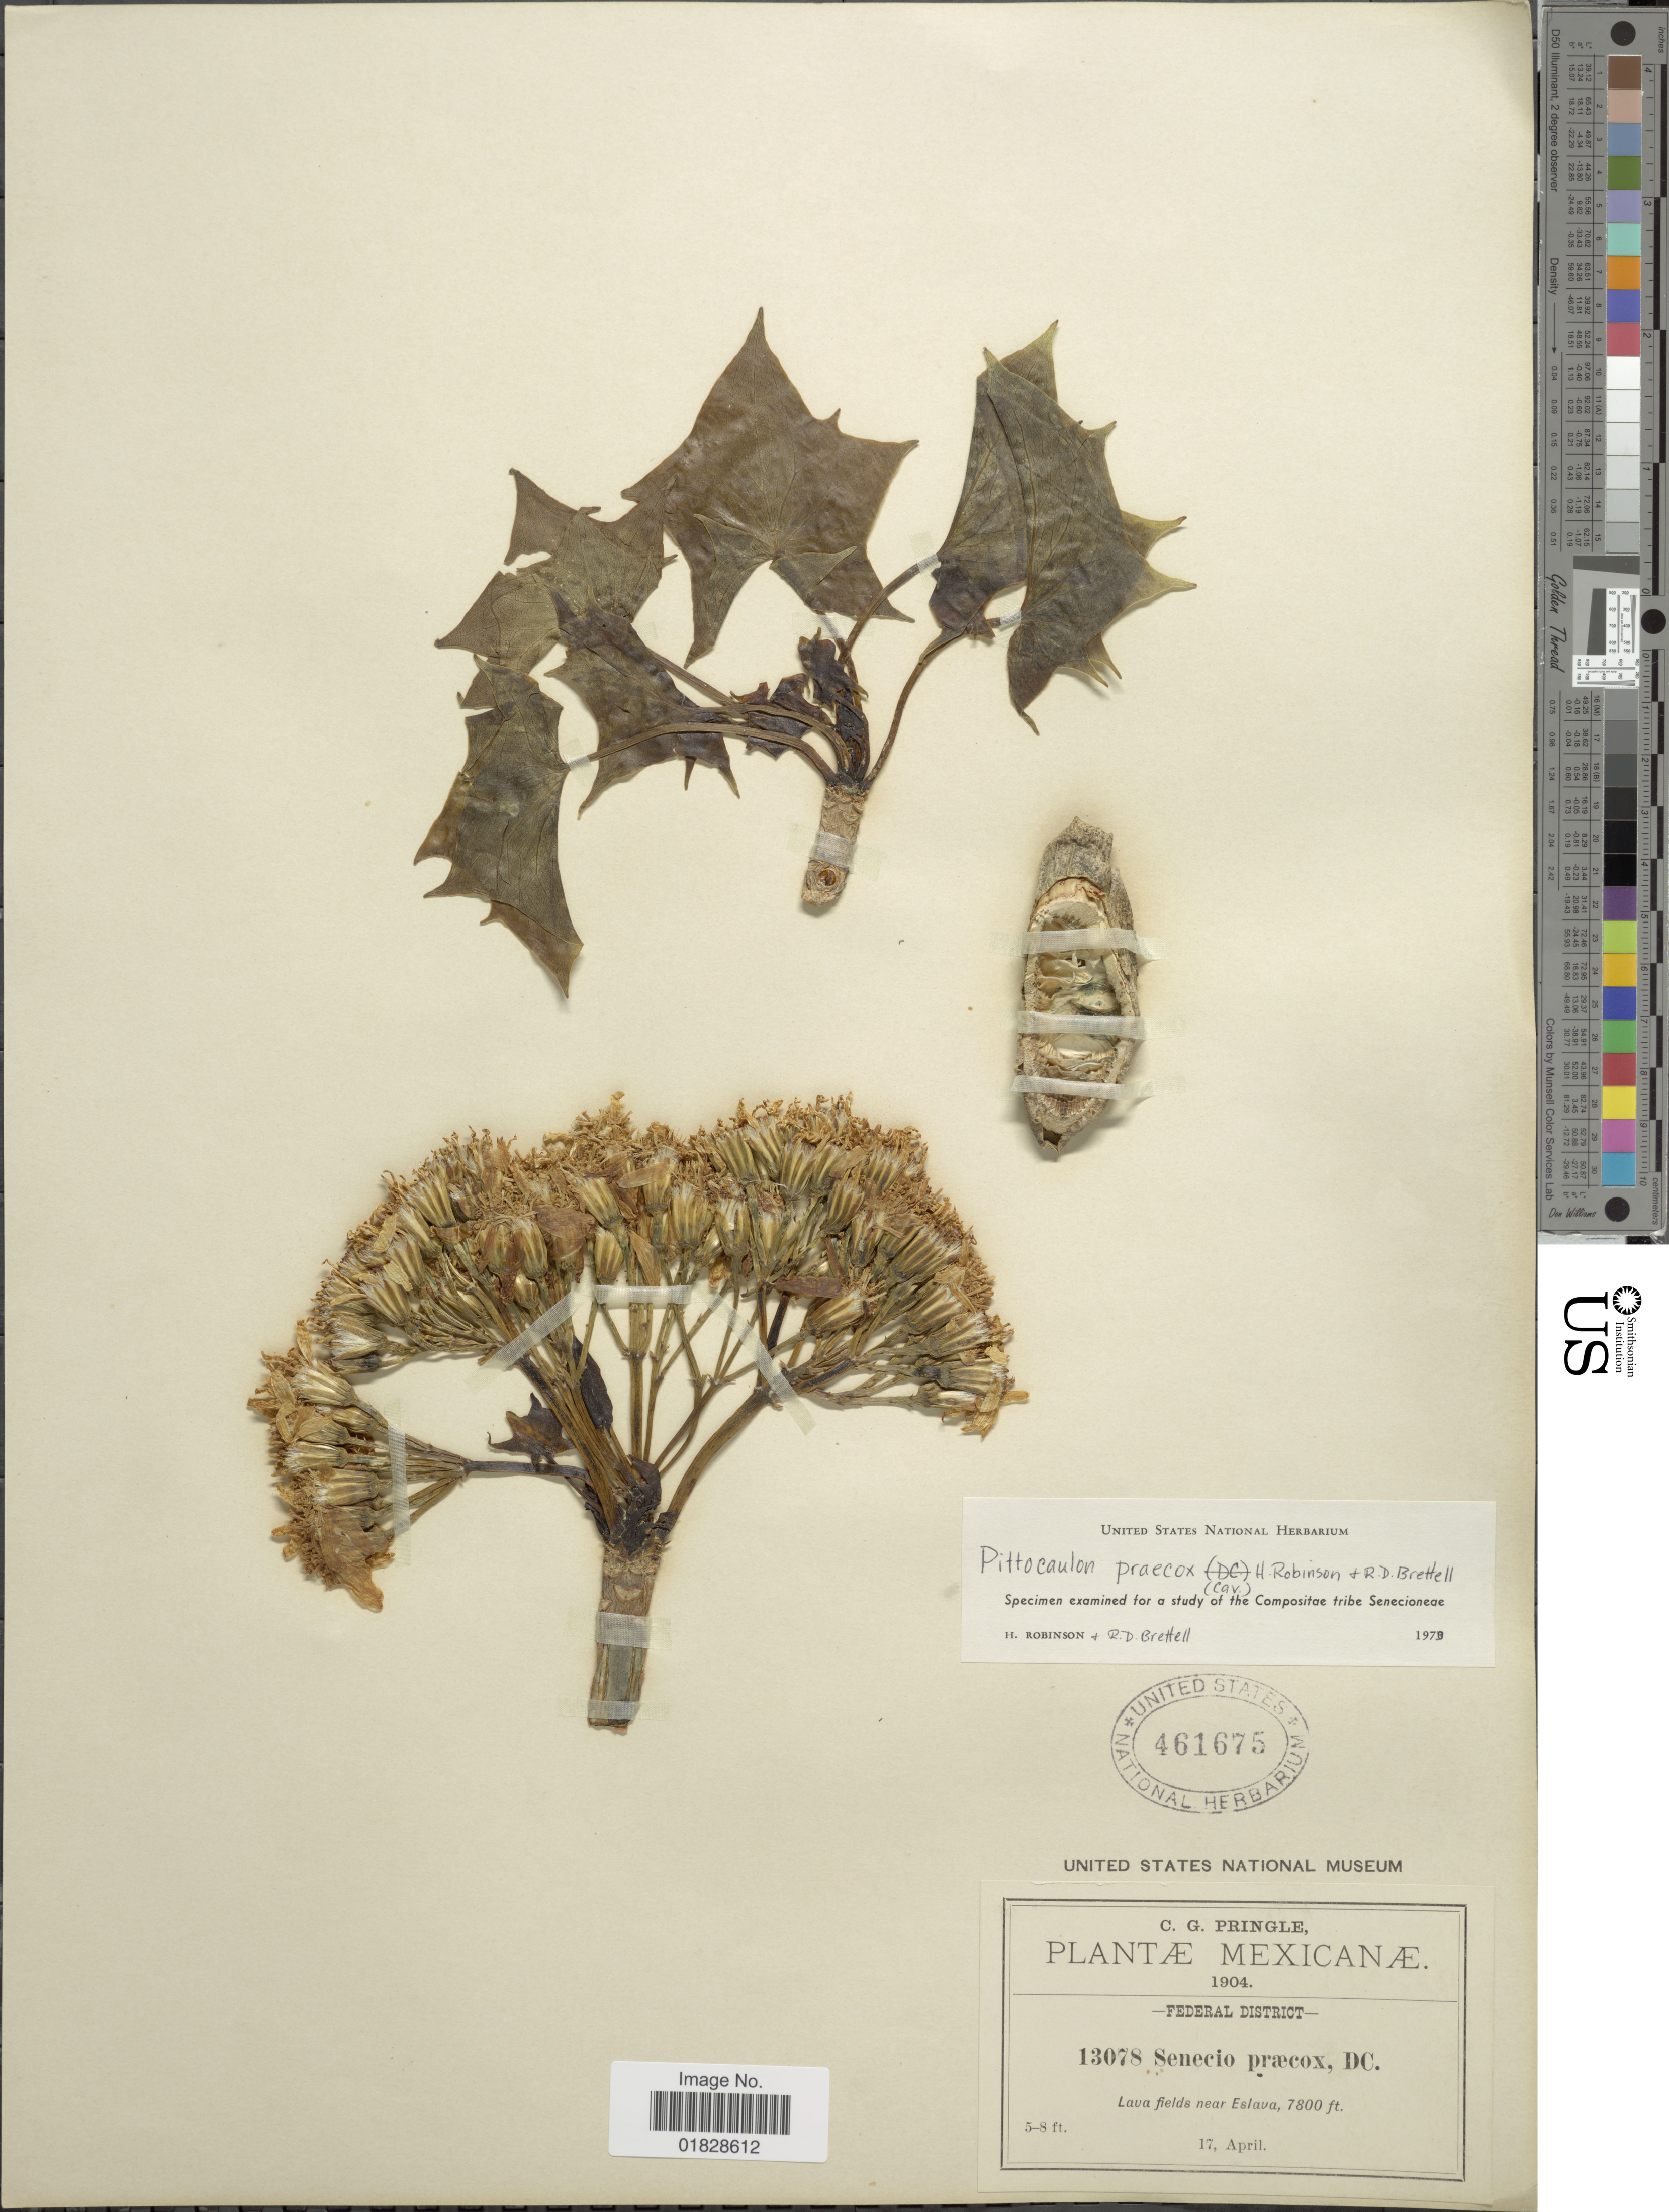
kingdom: Plantae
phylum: Tracheophyta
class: Magnoliopsida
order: Asterales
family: Asteraceae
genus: Pittocaulon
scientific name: Pittocaulon praecox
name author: (Cav.) H. Rob. & Brettell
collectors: C. G. Pringle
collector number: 13078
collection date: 1904-04-17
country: Mexico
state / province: Distrito Federal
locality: Federal District. Lava fields near Eslava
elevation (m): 2377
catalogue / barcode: US 461675